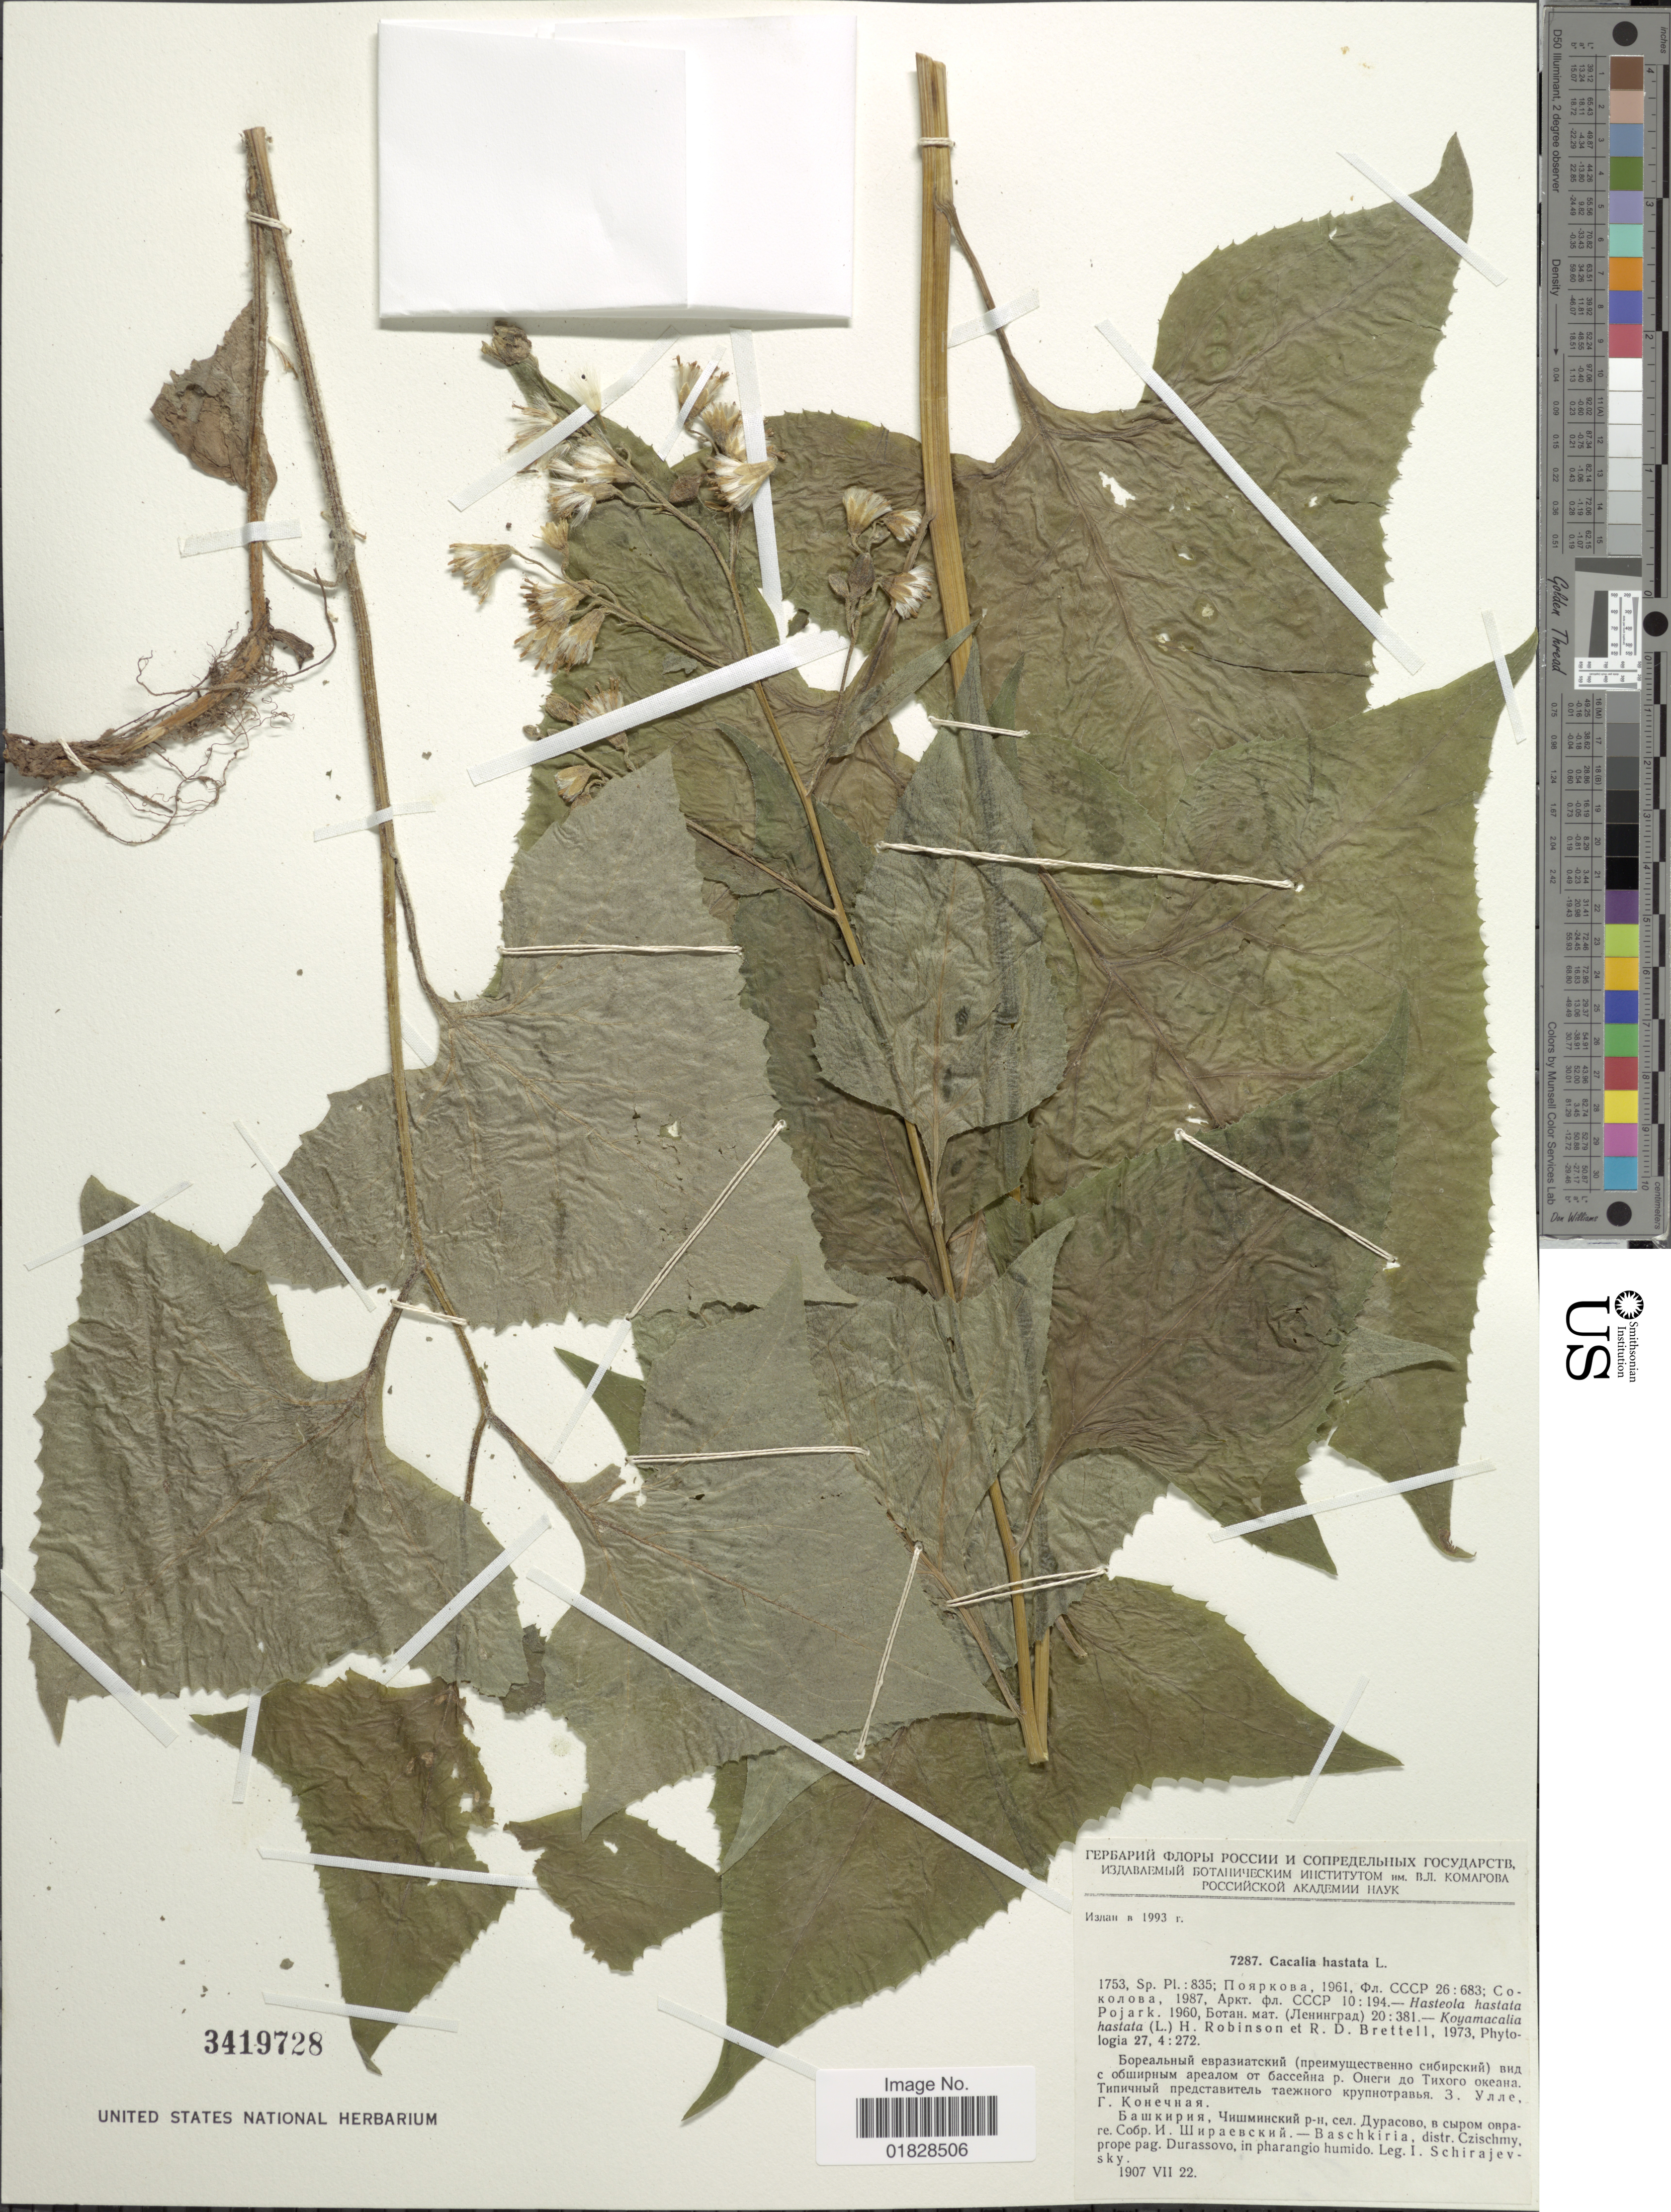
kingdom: Plantae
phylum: Tracheophyta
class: Magnoliopsida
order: Asterales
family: Asteraceae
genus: Parasenecio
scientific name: Parasenecio hastatus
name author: (L.) H. Koyama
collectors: I. Schiraevsky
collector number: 7287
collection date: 1907-07-22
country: Russian Federation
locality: Baschkiria, distr. Czischmy, prope pag. Durassovo, in pharangio humido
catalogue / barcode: US 3419728